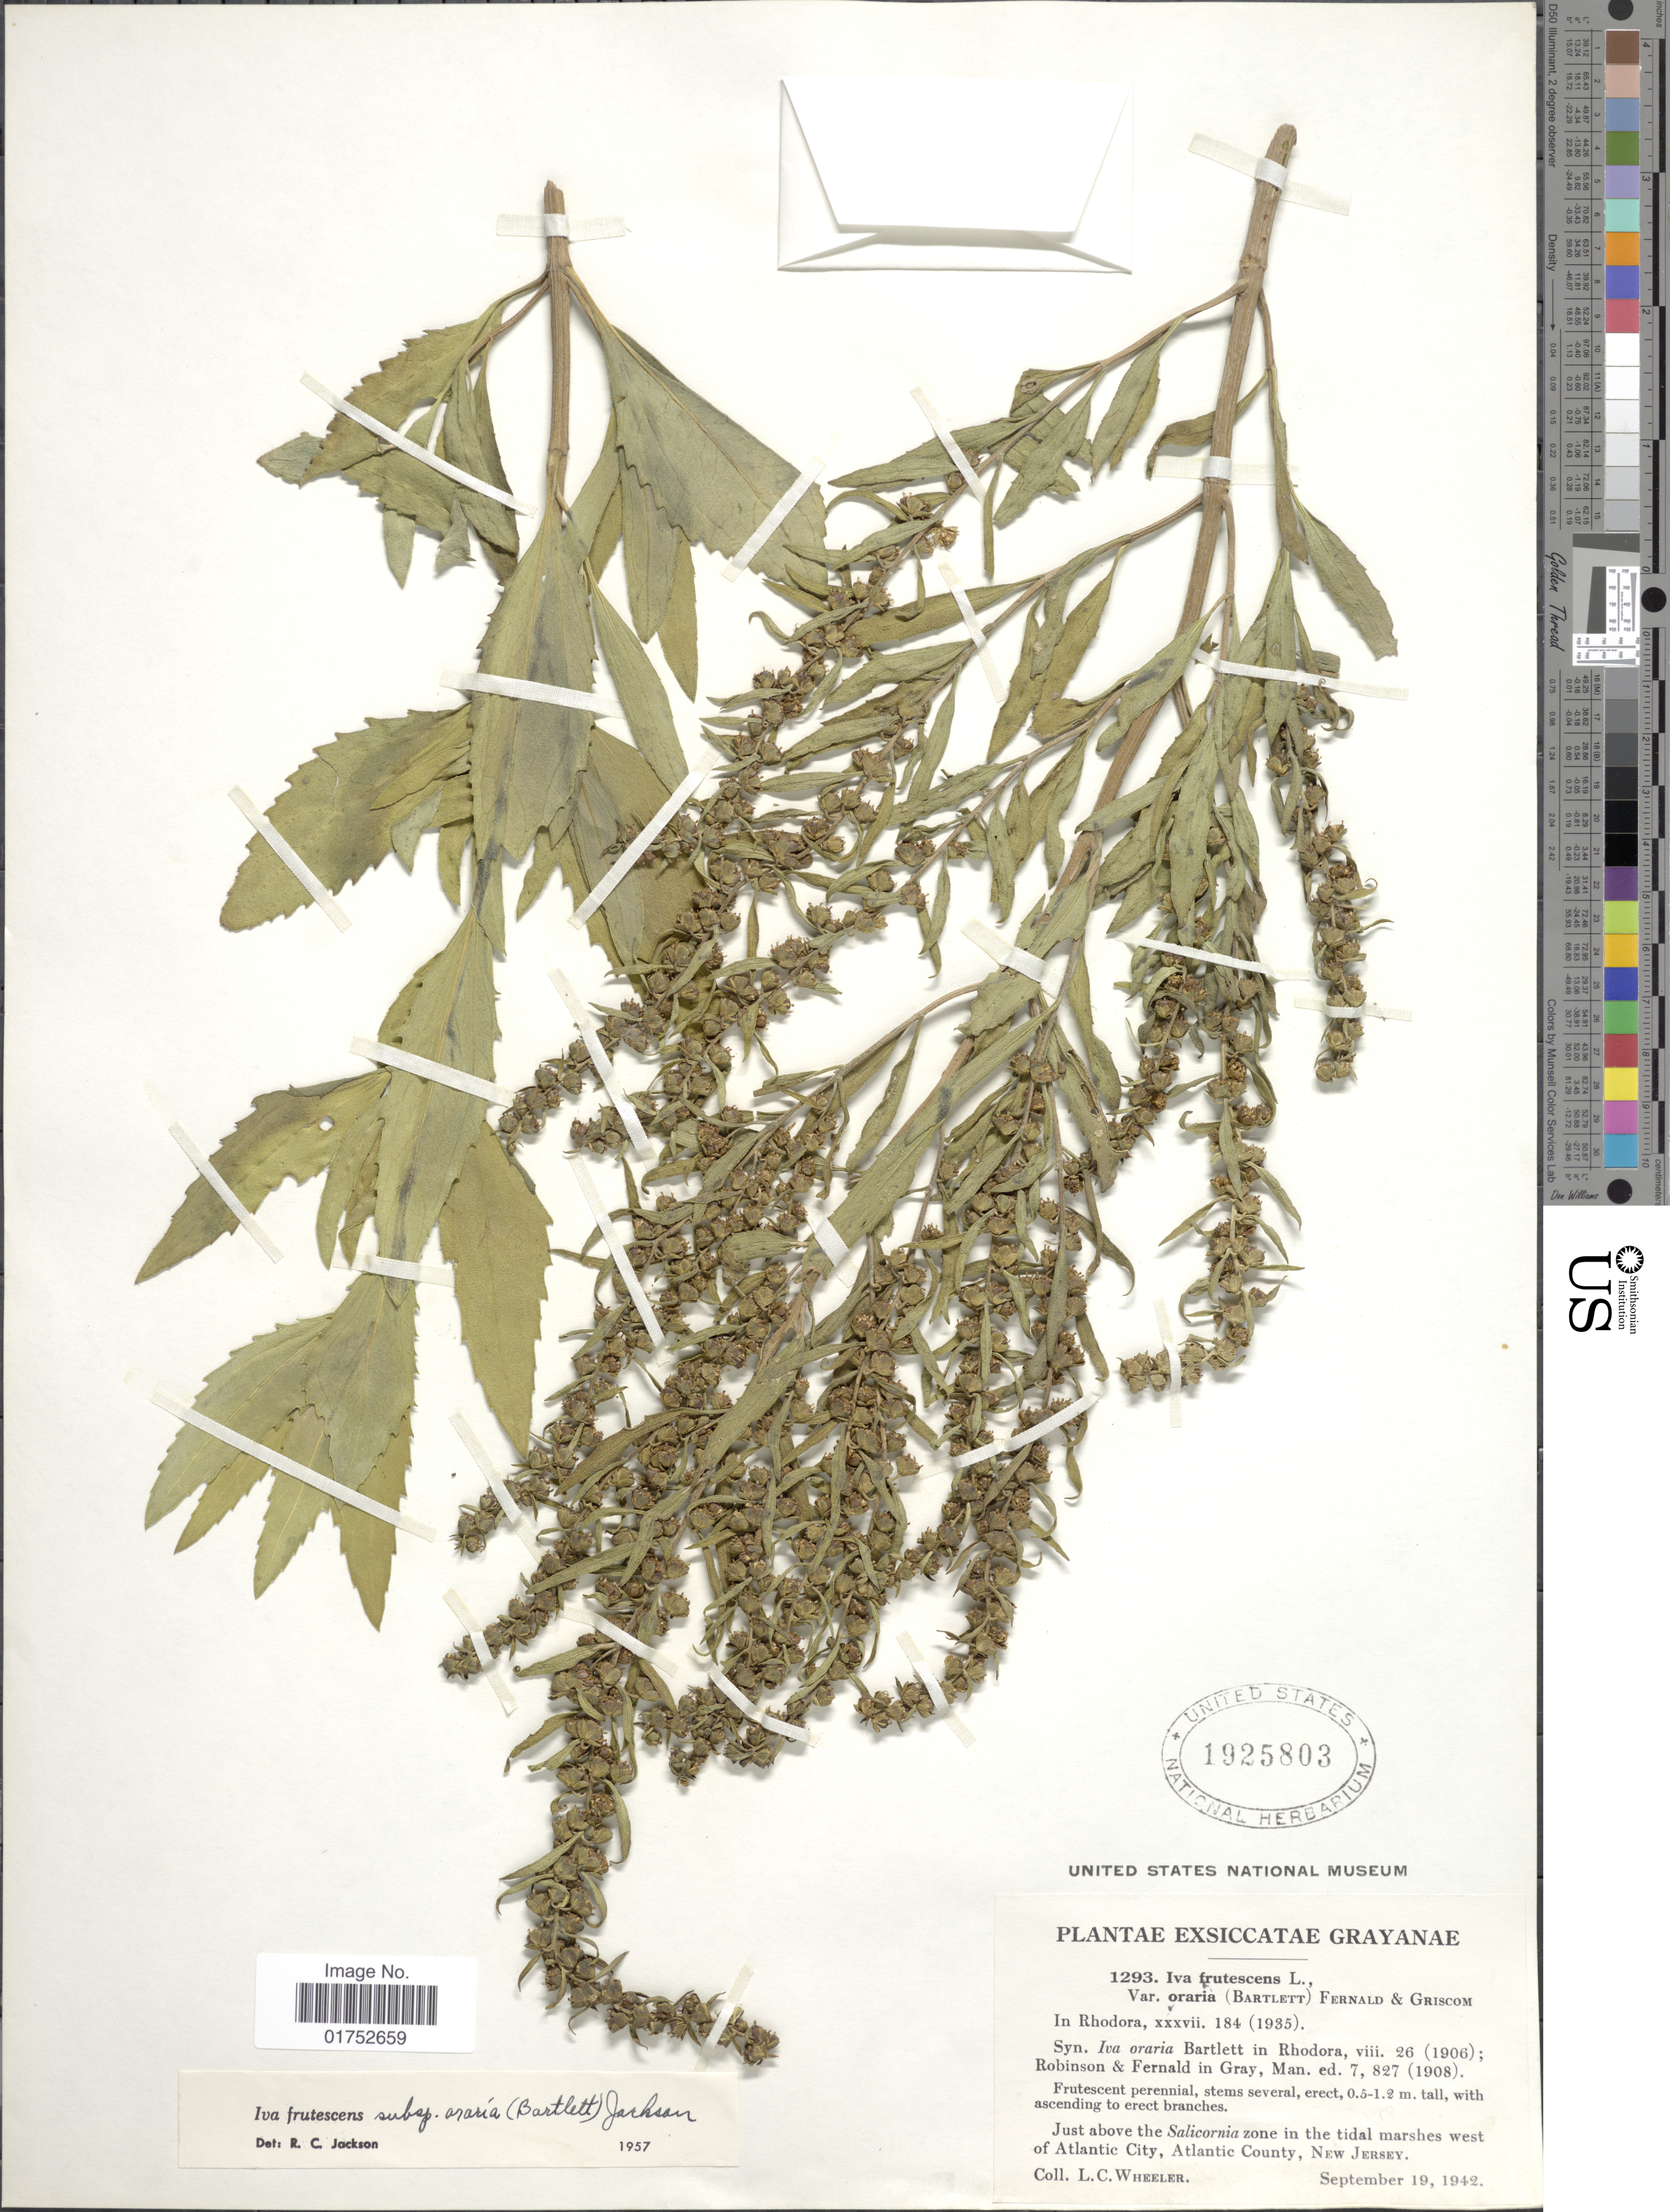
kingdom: Plantae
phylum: Tracheophyta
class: Magnoliopsida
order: Asterales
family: Asteraceae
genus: Iva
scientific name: Iva frutescens subsp. oraria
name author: (Bartlett) R.C. Jacks.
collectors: L. C. Wheeler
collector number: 1293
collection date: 1942-09-19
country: United States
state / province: New Jersey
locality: Grayanae, just above the Salicornia zone in the tidal marshes west of Atlantic City, Atlantic County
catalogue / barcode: US 1925803